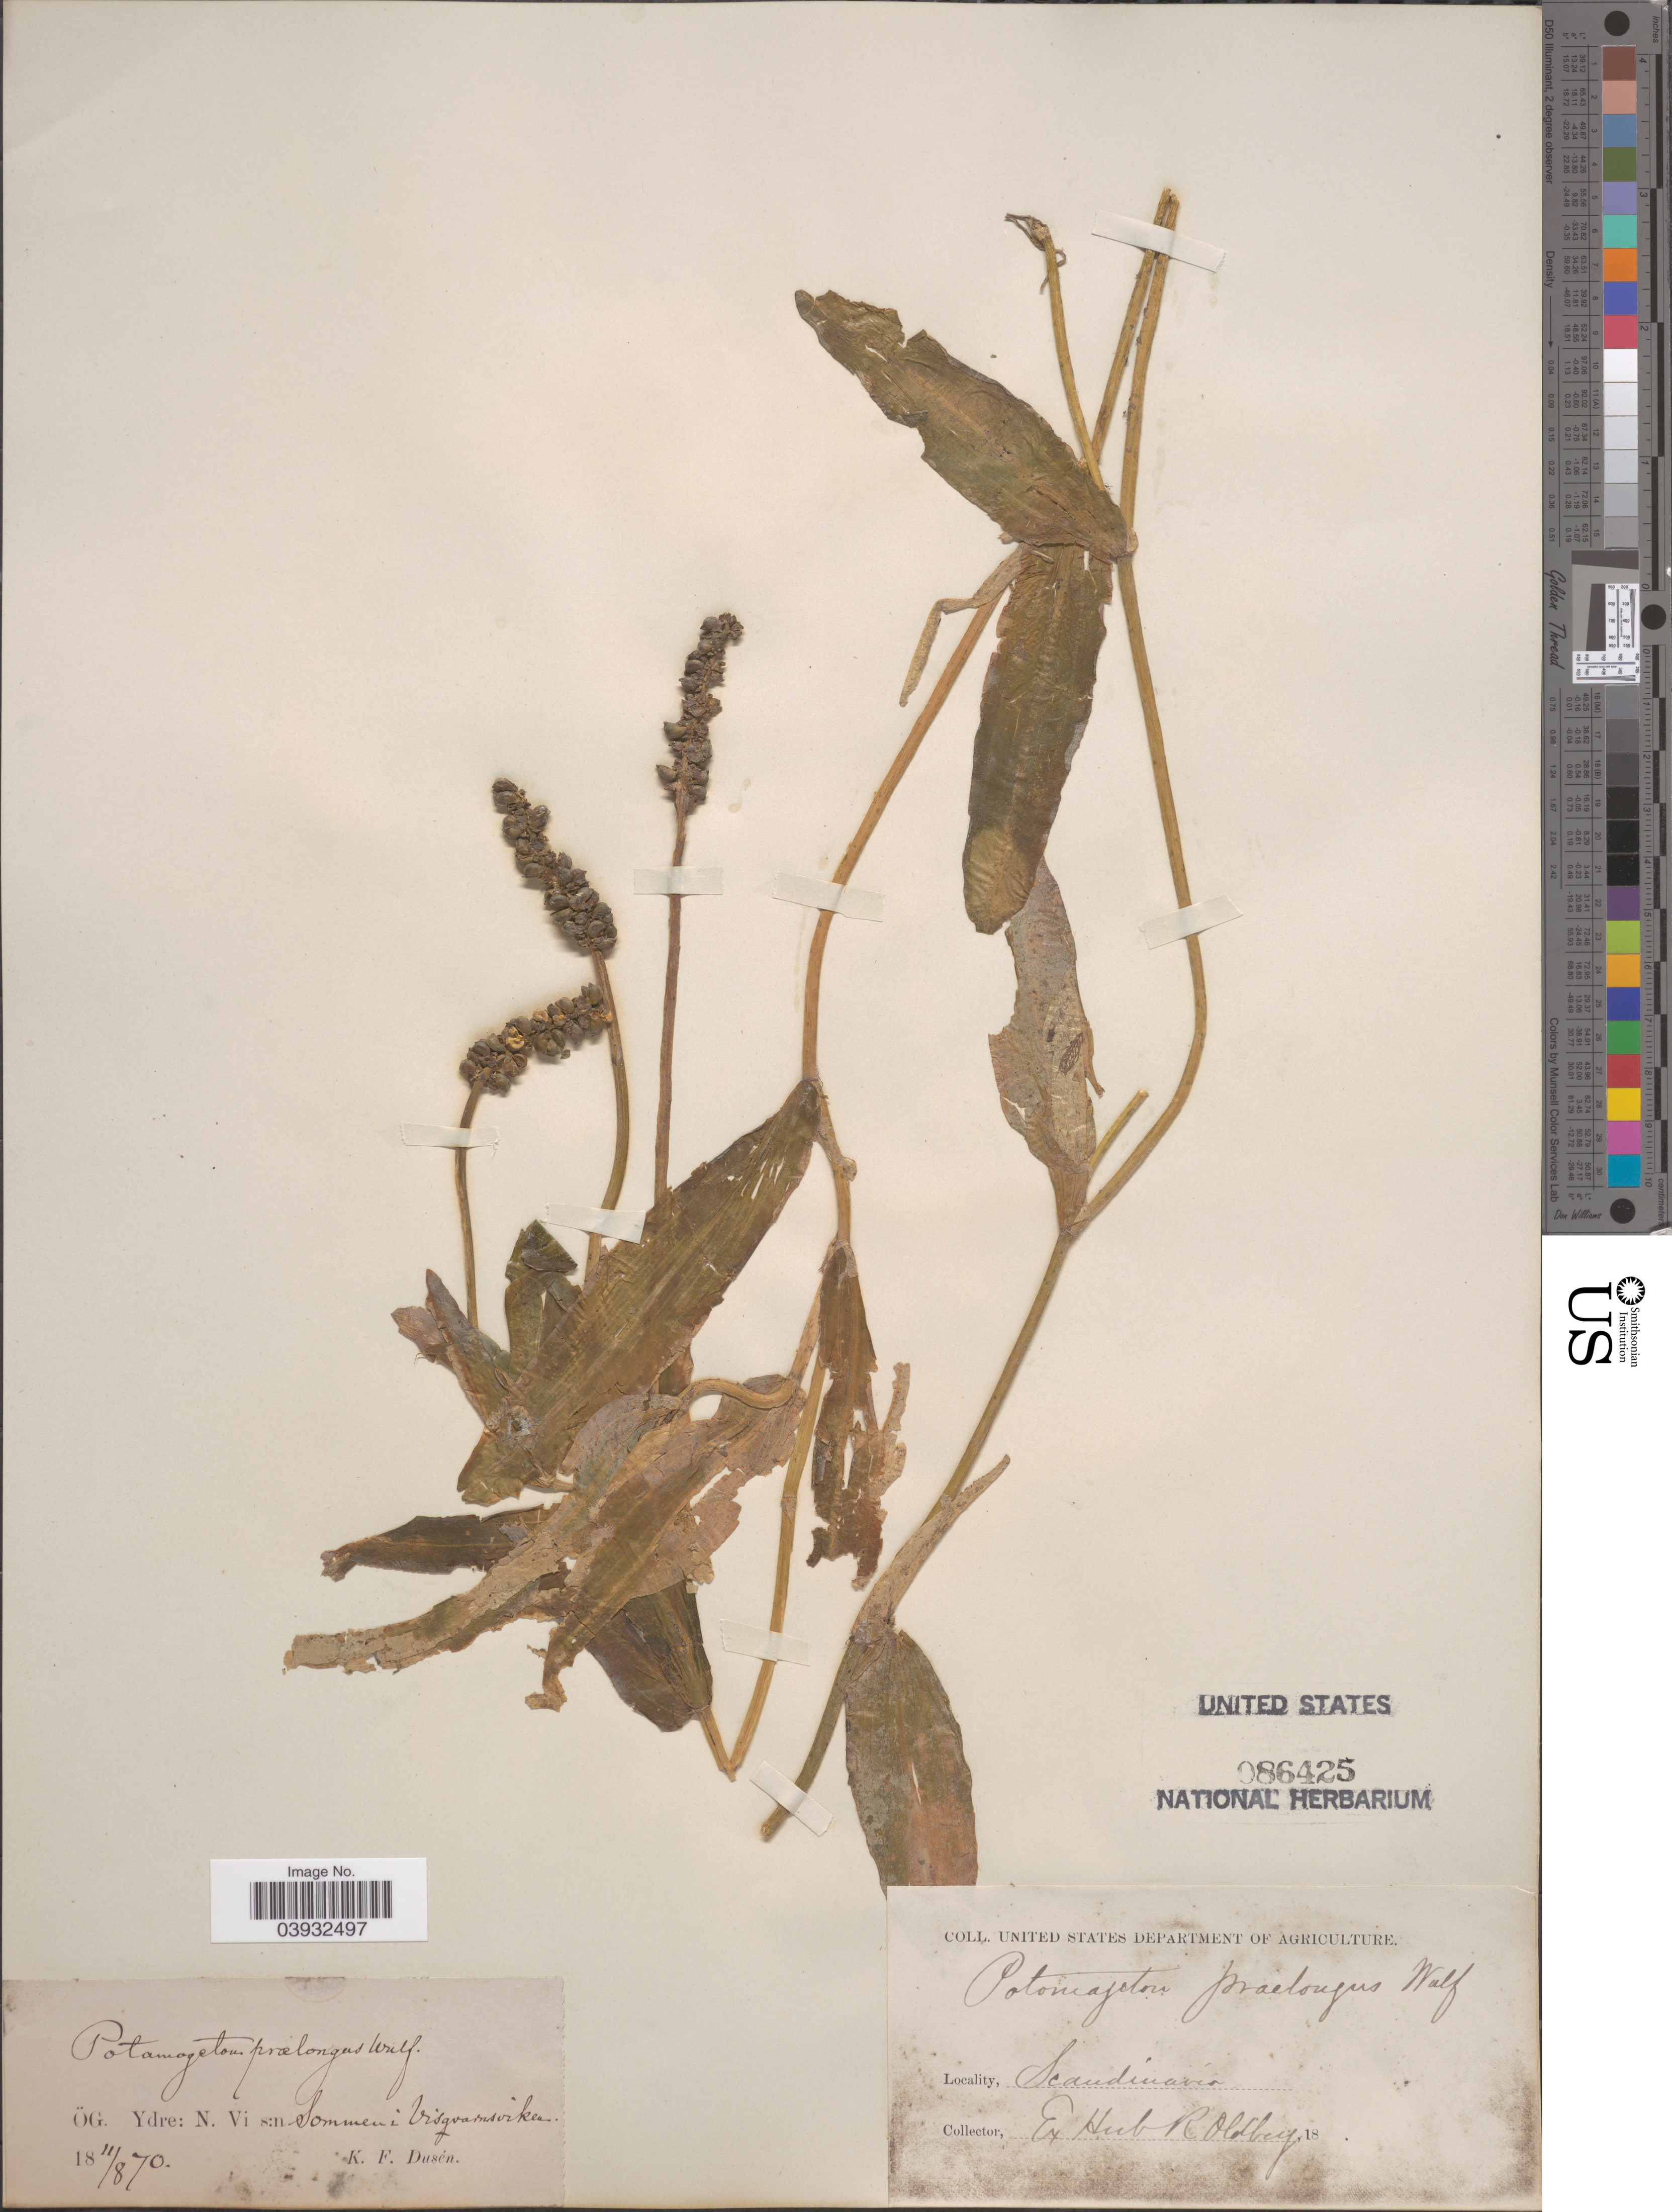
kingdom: Plantae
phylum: Tracheophyta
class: Liliopsida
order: Alismatales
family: Potamogetonaceae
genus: Potamogeton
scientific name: Potamogeton praelongus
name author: Wulfen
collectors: K. Dusén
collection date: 1870-08-11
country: Sweden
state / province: Östergötland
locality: ŐG. Ydre: N. Vi s:n Sommeni Visgvarsviken. Scandinavia.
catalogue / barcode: US 86425